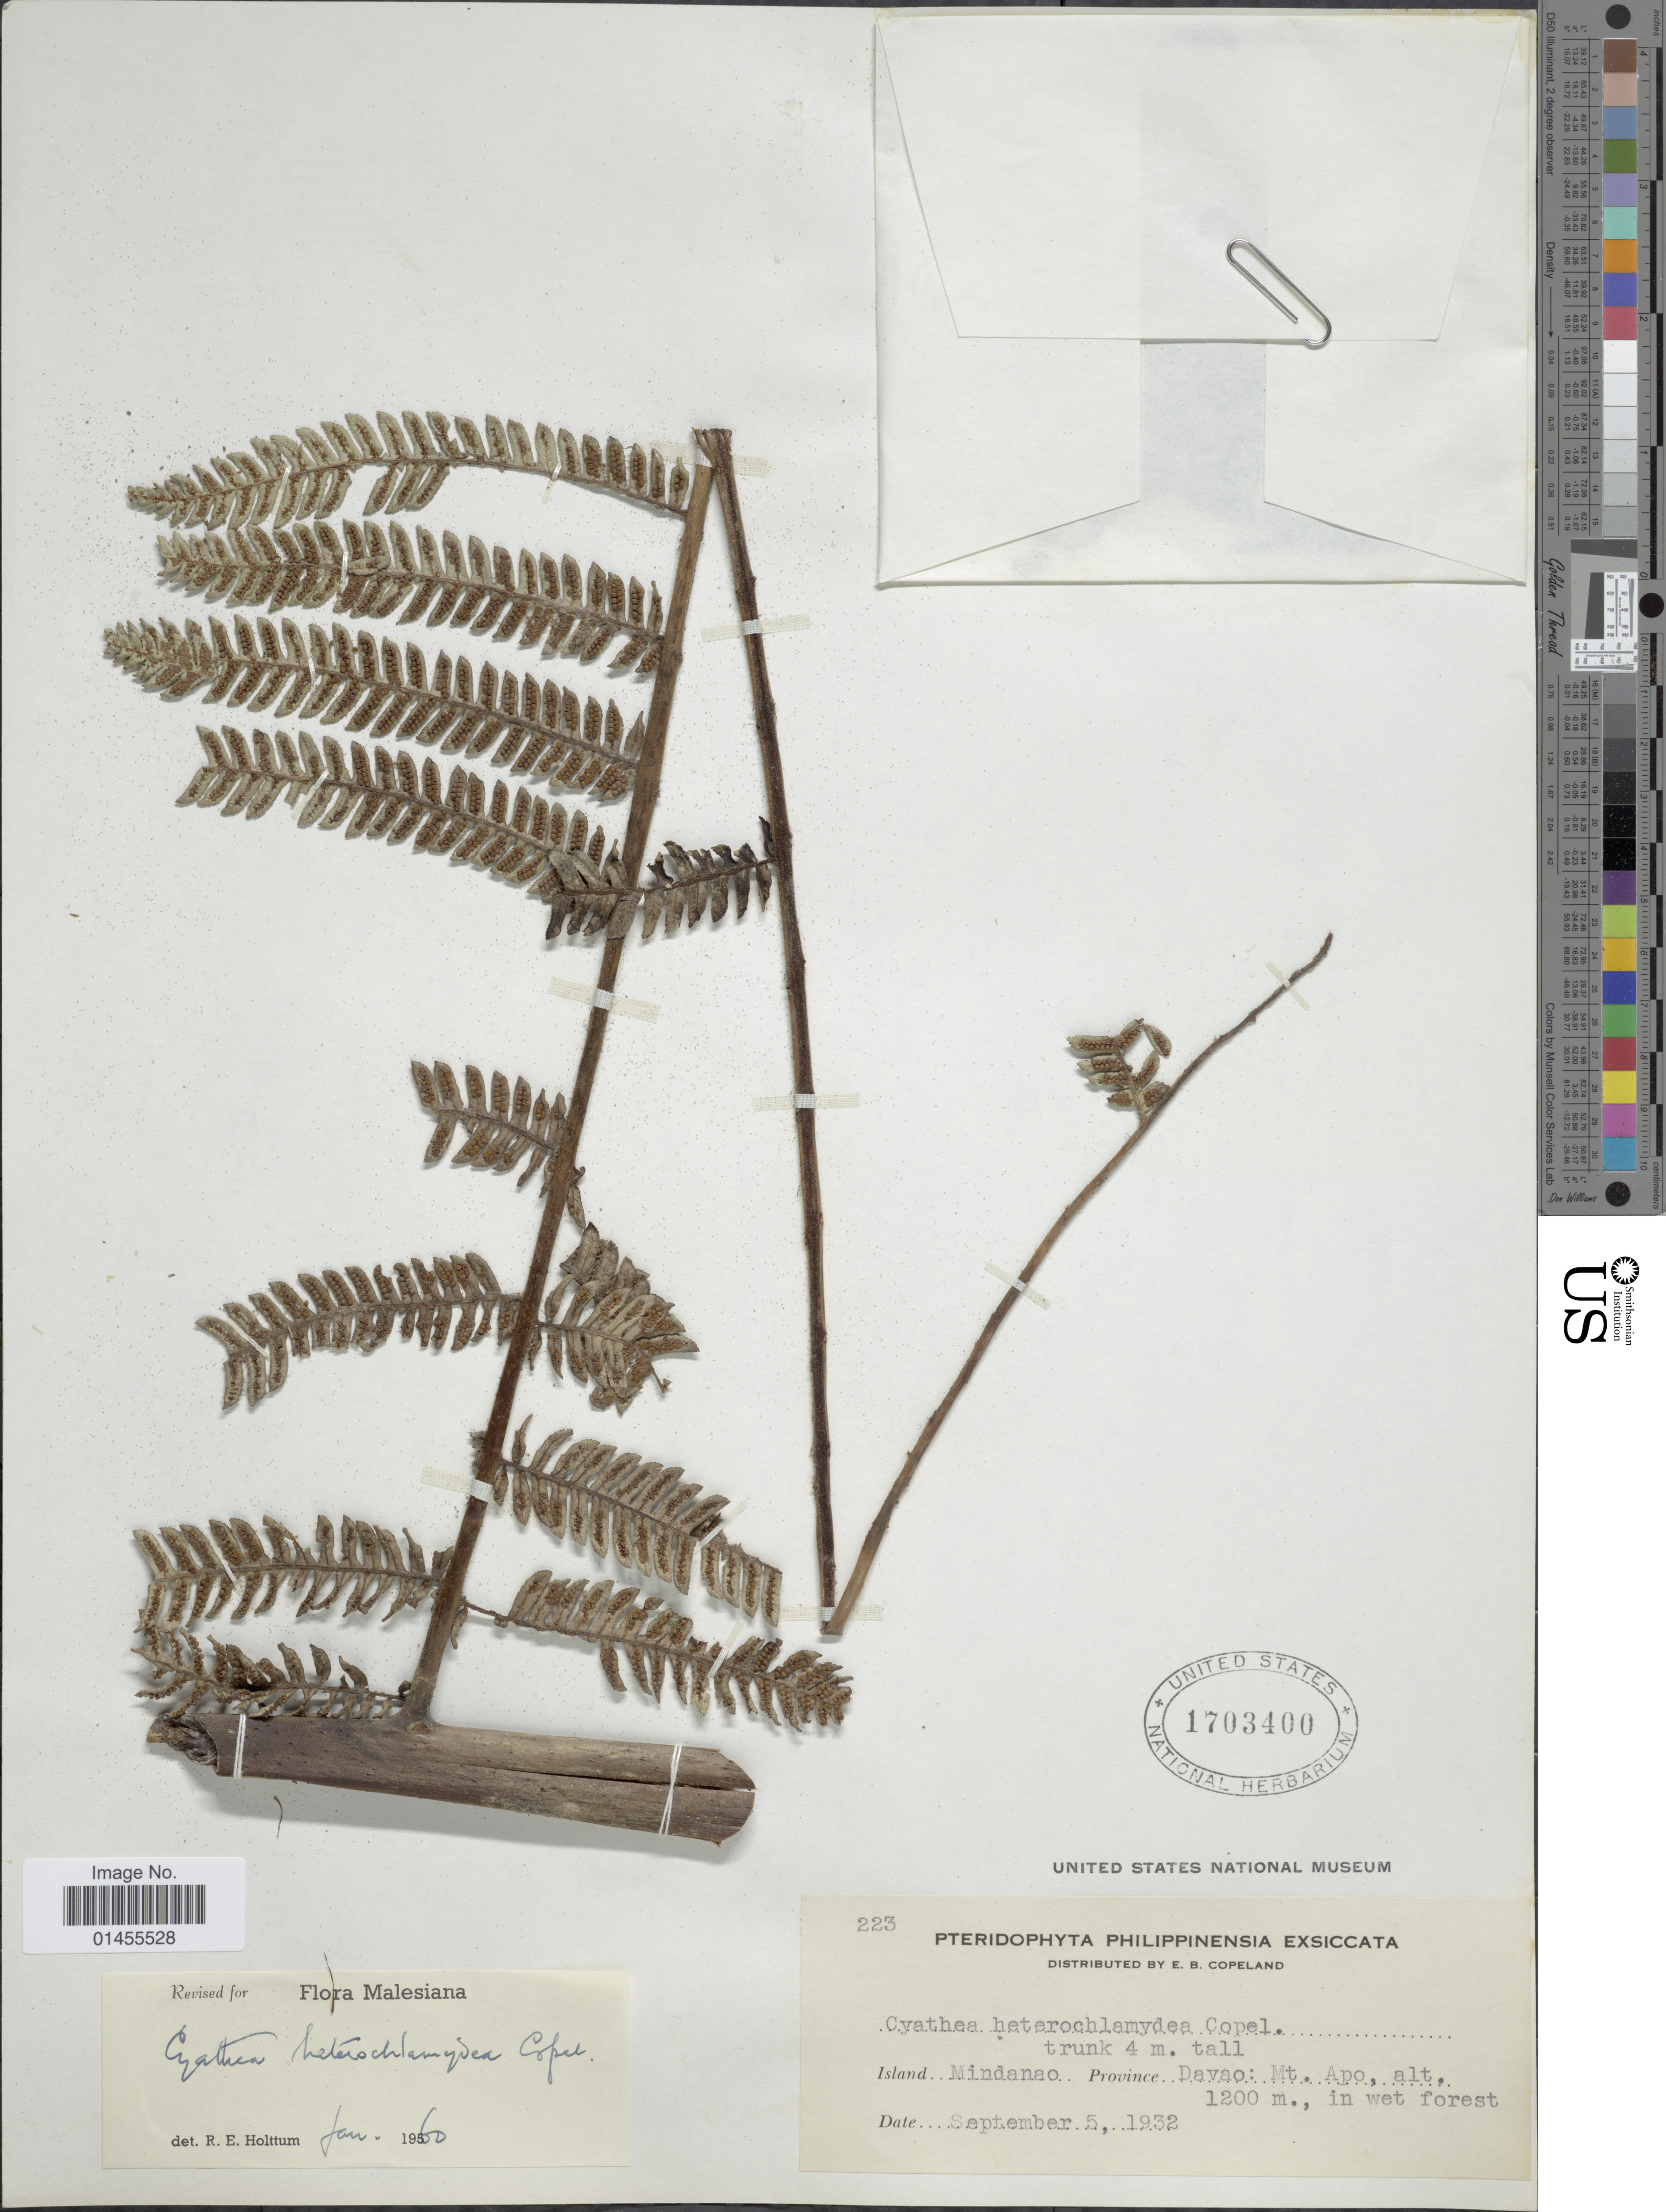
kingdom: Plantae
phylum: Tracheophyta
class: Polypodiopsida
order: Cyatheales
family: Cyatheaceae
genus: Alsophila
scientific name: Alsophila heterochlamydea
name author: (Copel.) R.M. Tryon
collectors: E. B. Copeland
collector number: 223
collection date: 1932-09-05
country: Philippines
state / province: Davao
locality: Island Mindanao. Province Davao; Mt. Apo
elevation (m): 1200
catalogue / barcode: US 1703400